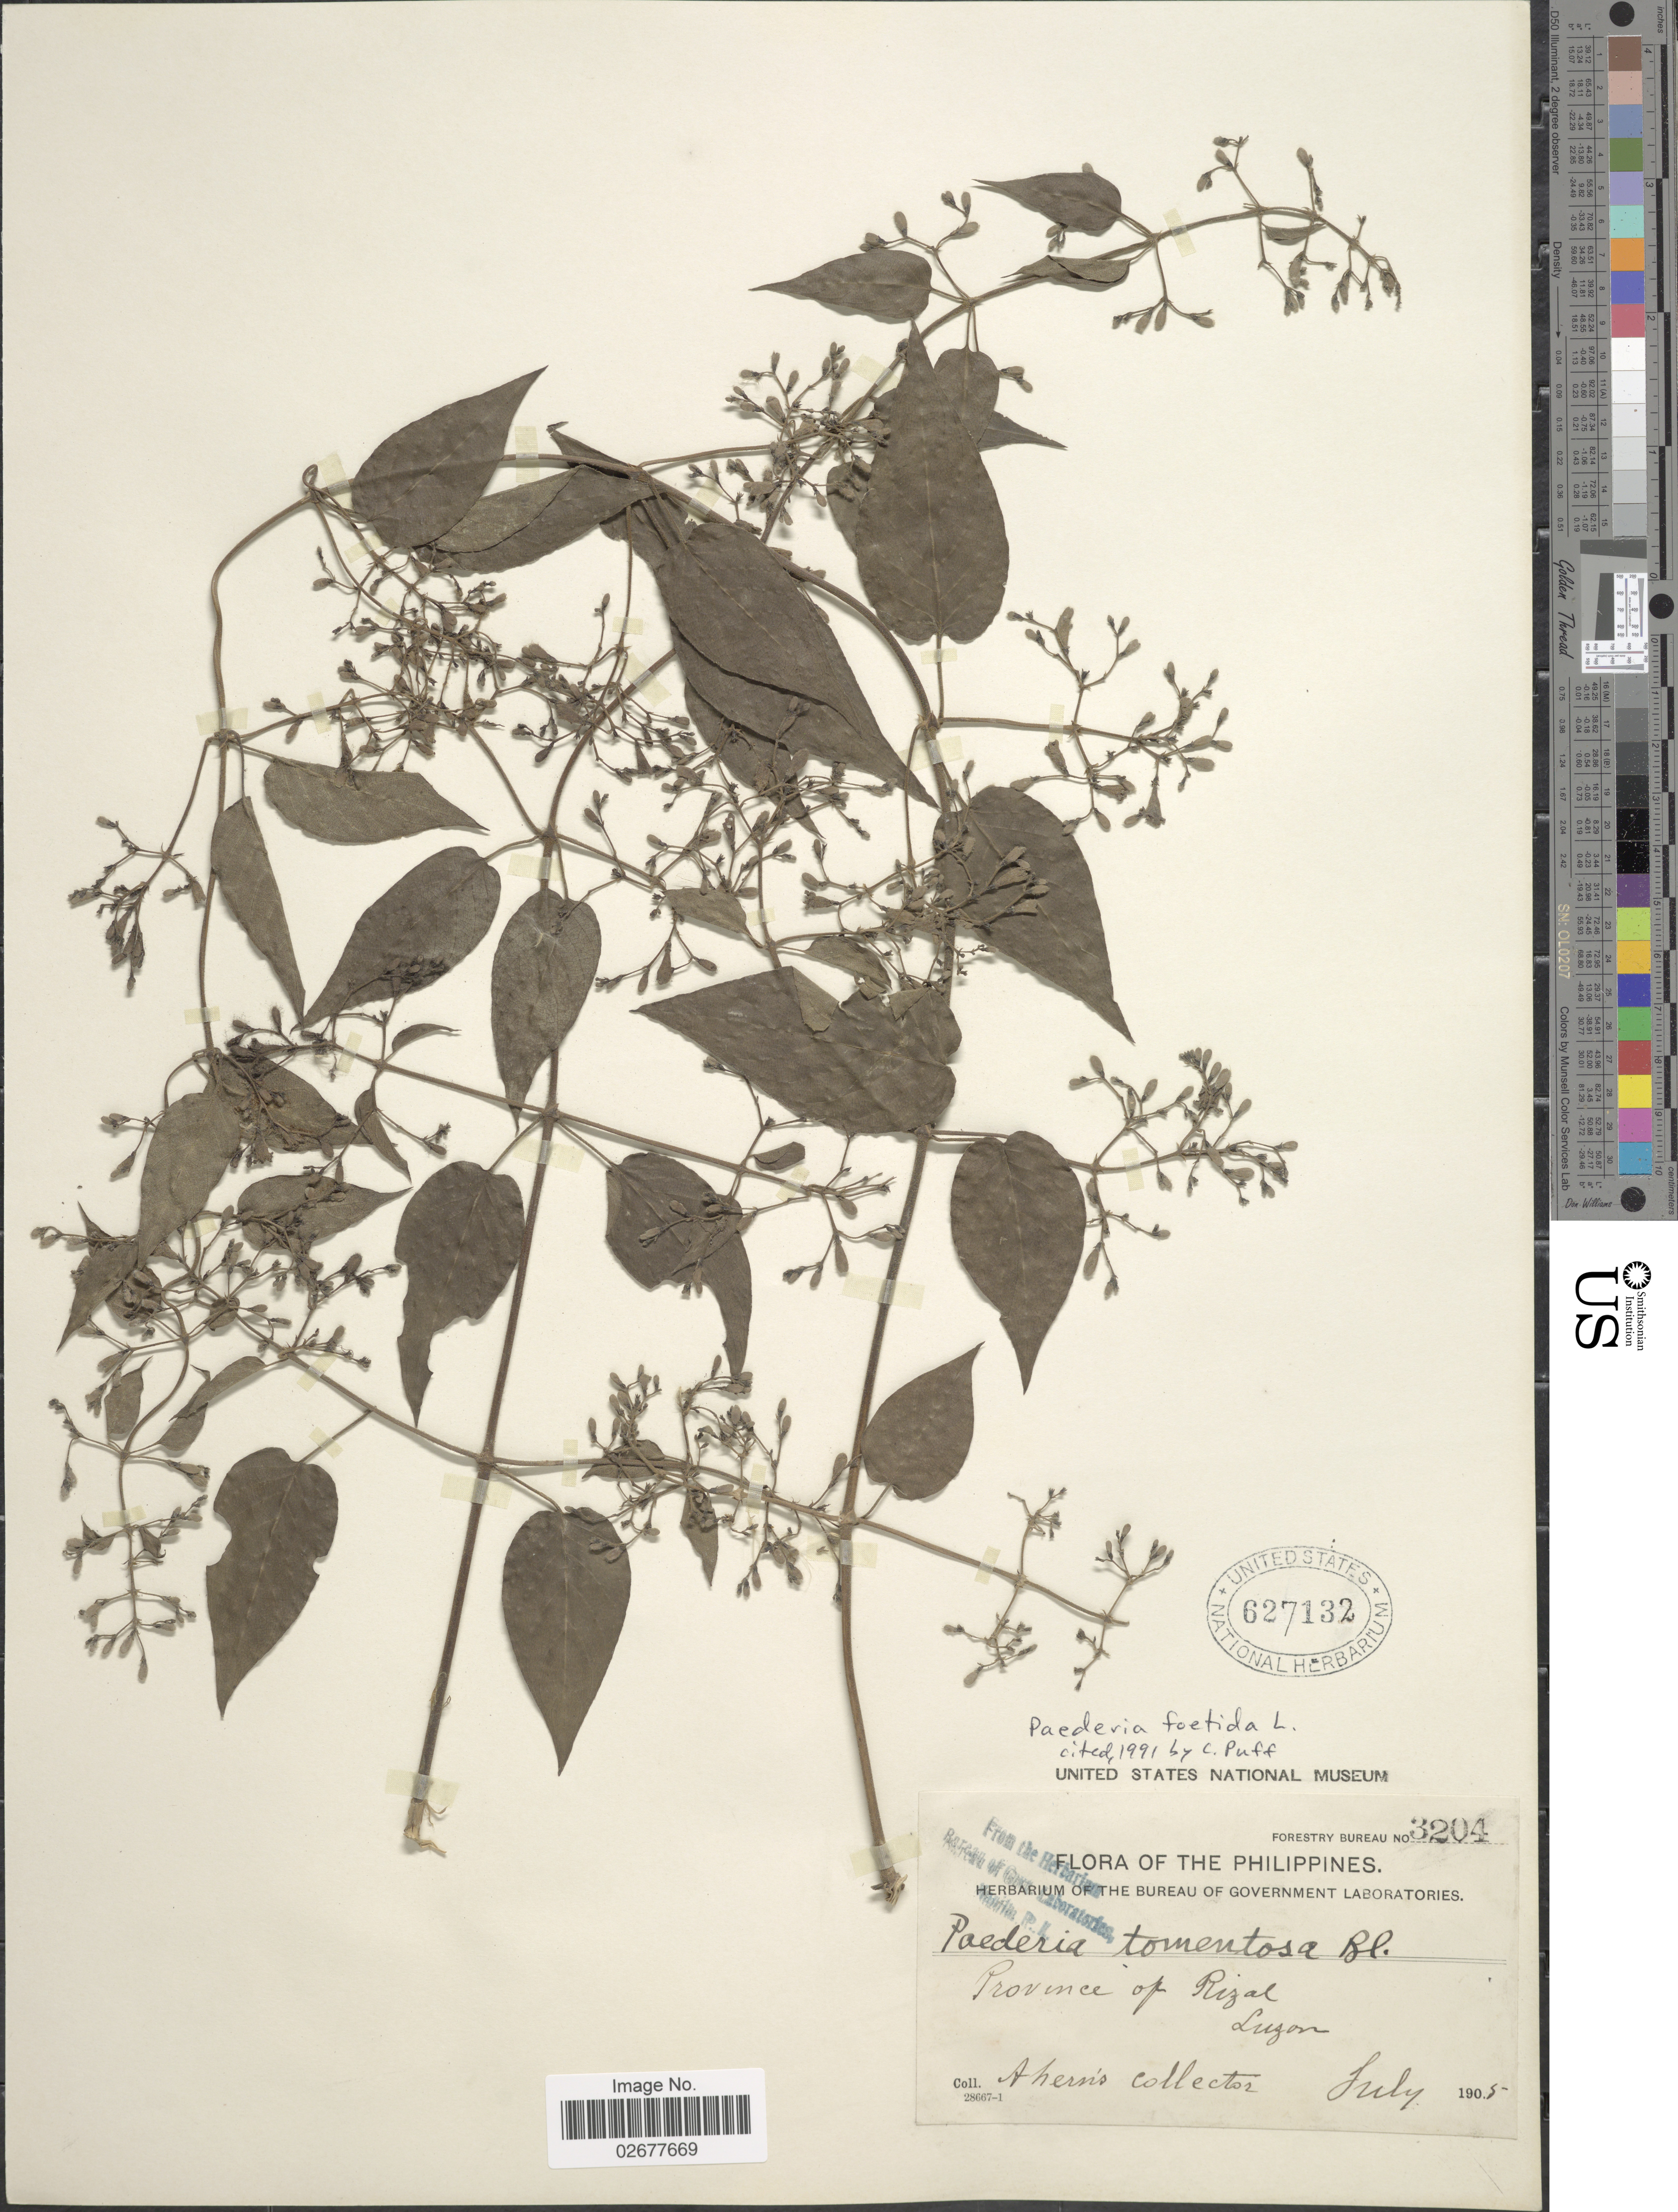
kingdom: Plantae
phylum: Tracheophyta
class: Magnoliopsida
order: Gentianales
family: Rubiaceae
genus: Paederia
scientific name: Paederia foetida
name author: Wall.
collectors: Ahern's collector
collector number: Forestry Bureau3204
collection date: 1905-07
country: Philippines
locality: Province of Rizal, Luzon.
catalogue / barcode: US 627132